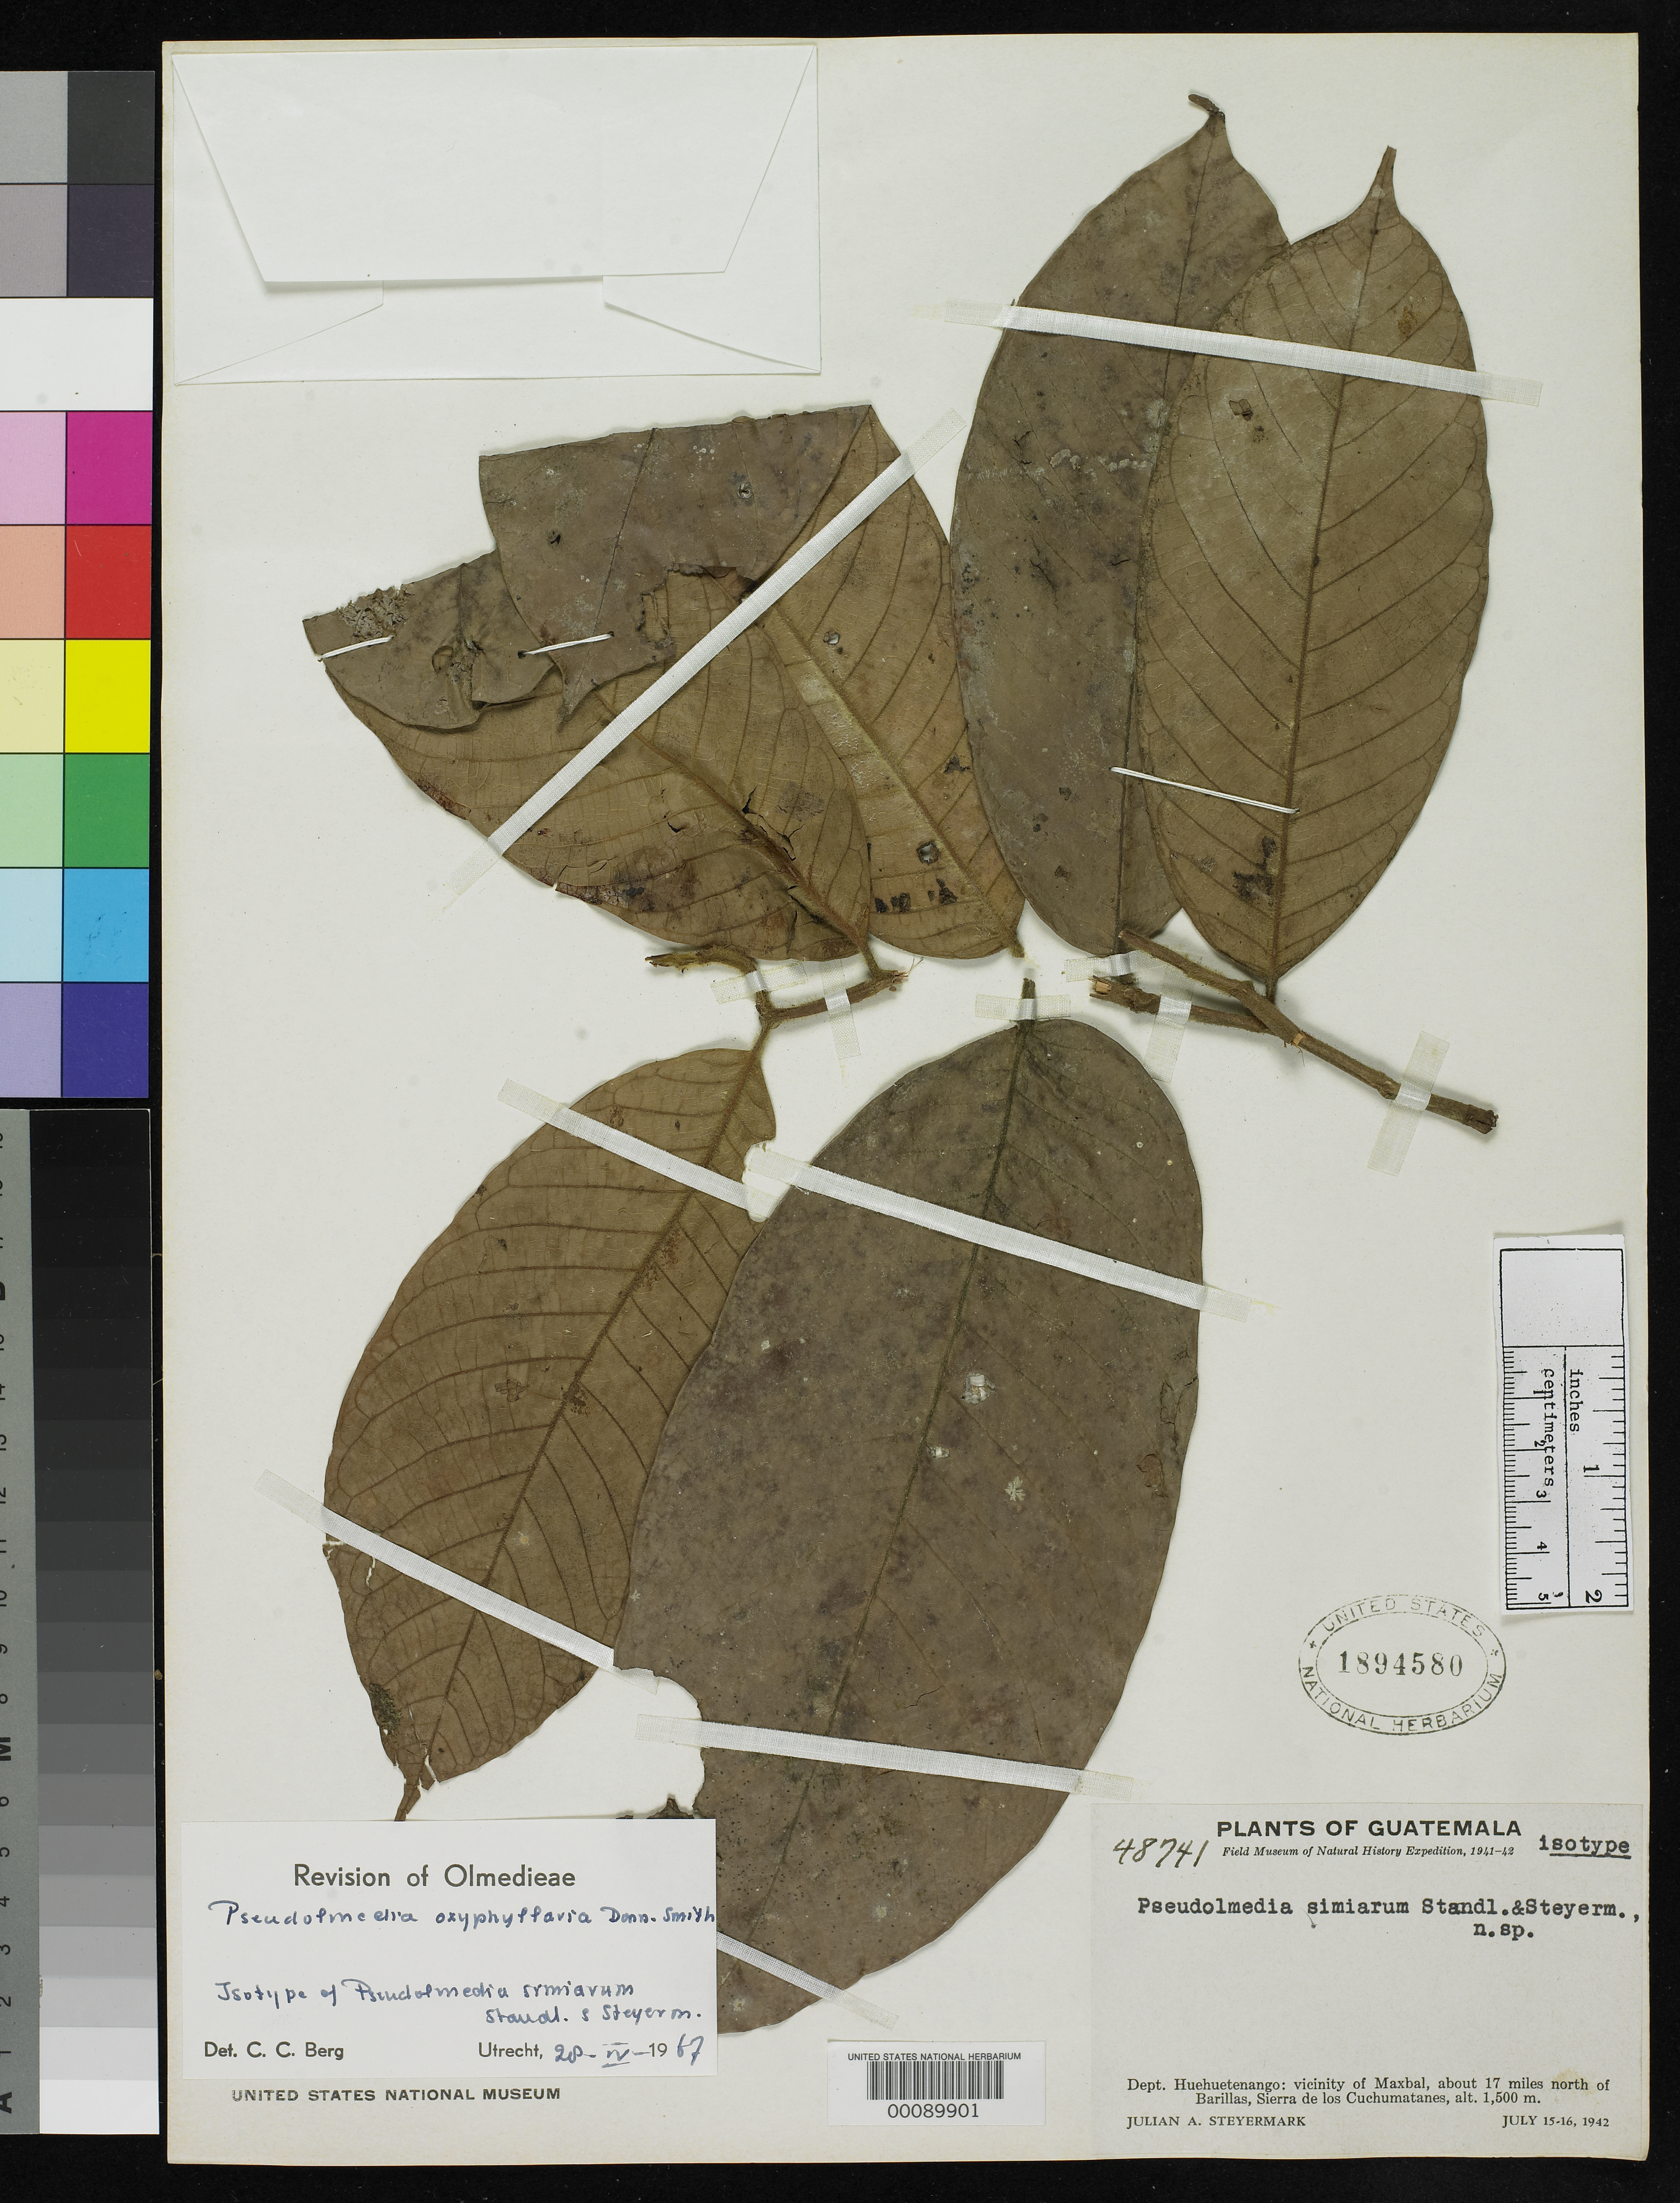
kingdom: Plantae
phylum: Tracheophyta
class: Magnoliopsida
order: Rosales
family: Moraceae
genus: Pseudolmedia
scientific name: Pseudolmedia simiarum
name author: Standl. & Steyerm.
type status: Isotype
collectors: J. Steyermark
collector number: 48741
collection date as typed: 15 Jul 1942 to 16 Jul 1942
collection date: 1942-07-15/1942-07-16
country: Guatemala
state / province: Huehuetenango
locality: Vicinity of Maxbal, 17 mi N of Barillas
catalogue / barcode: US 1894580